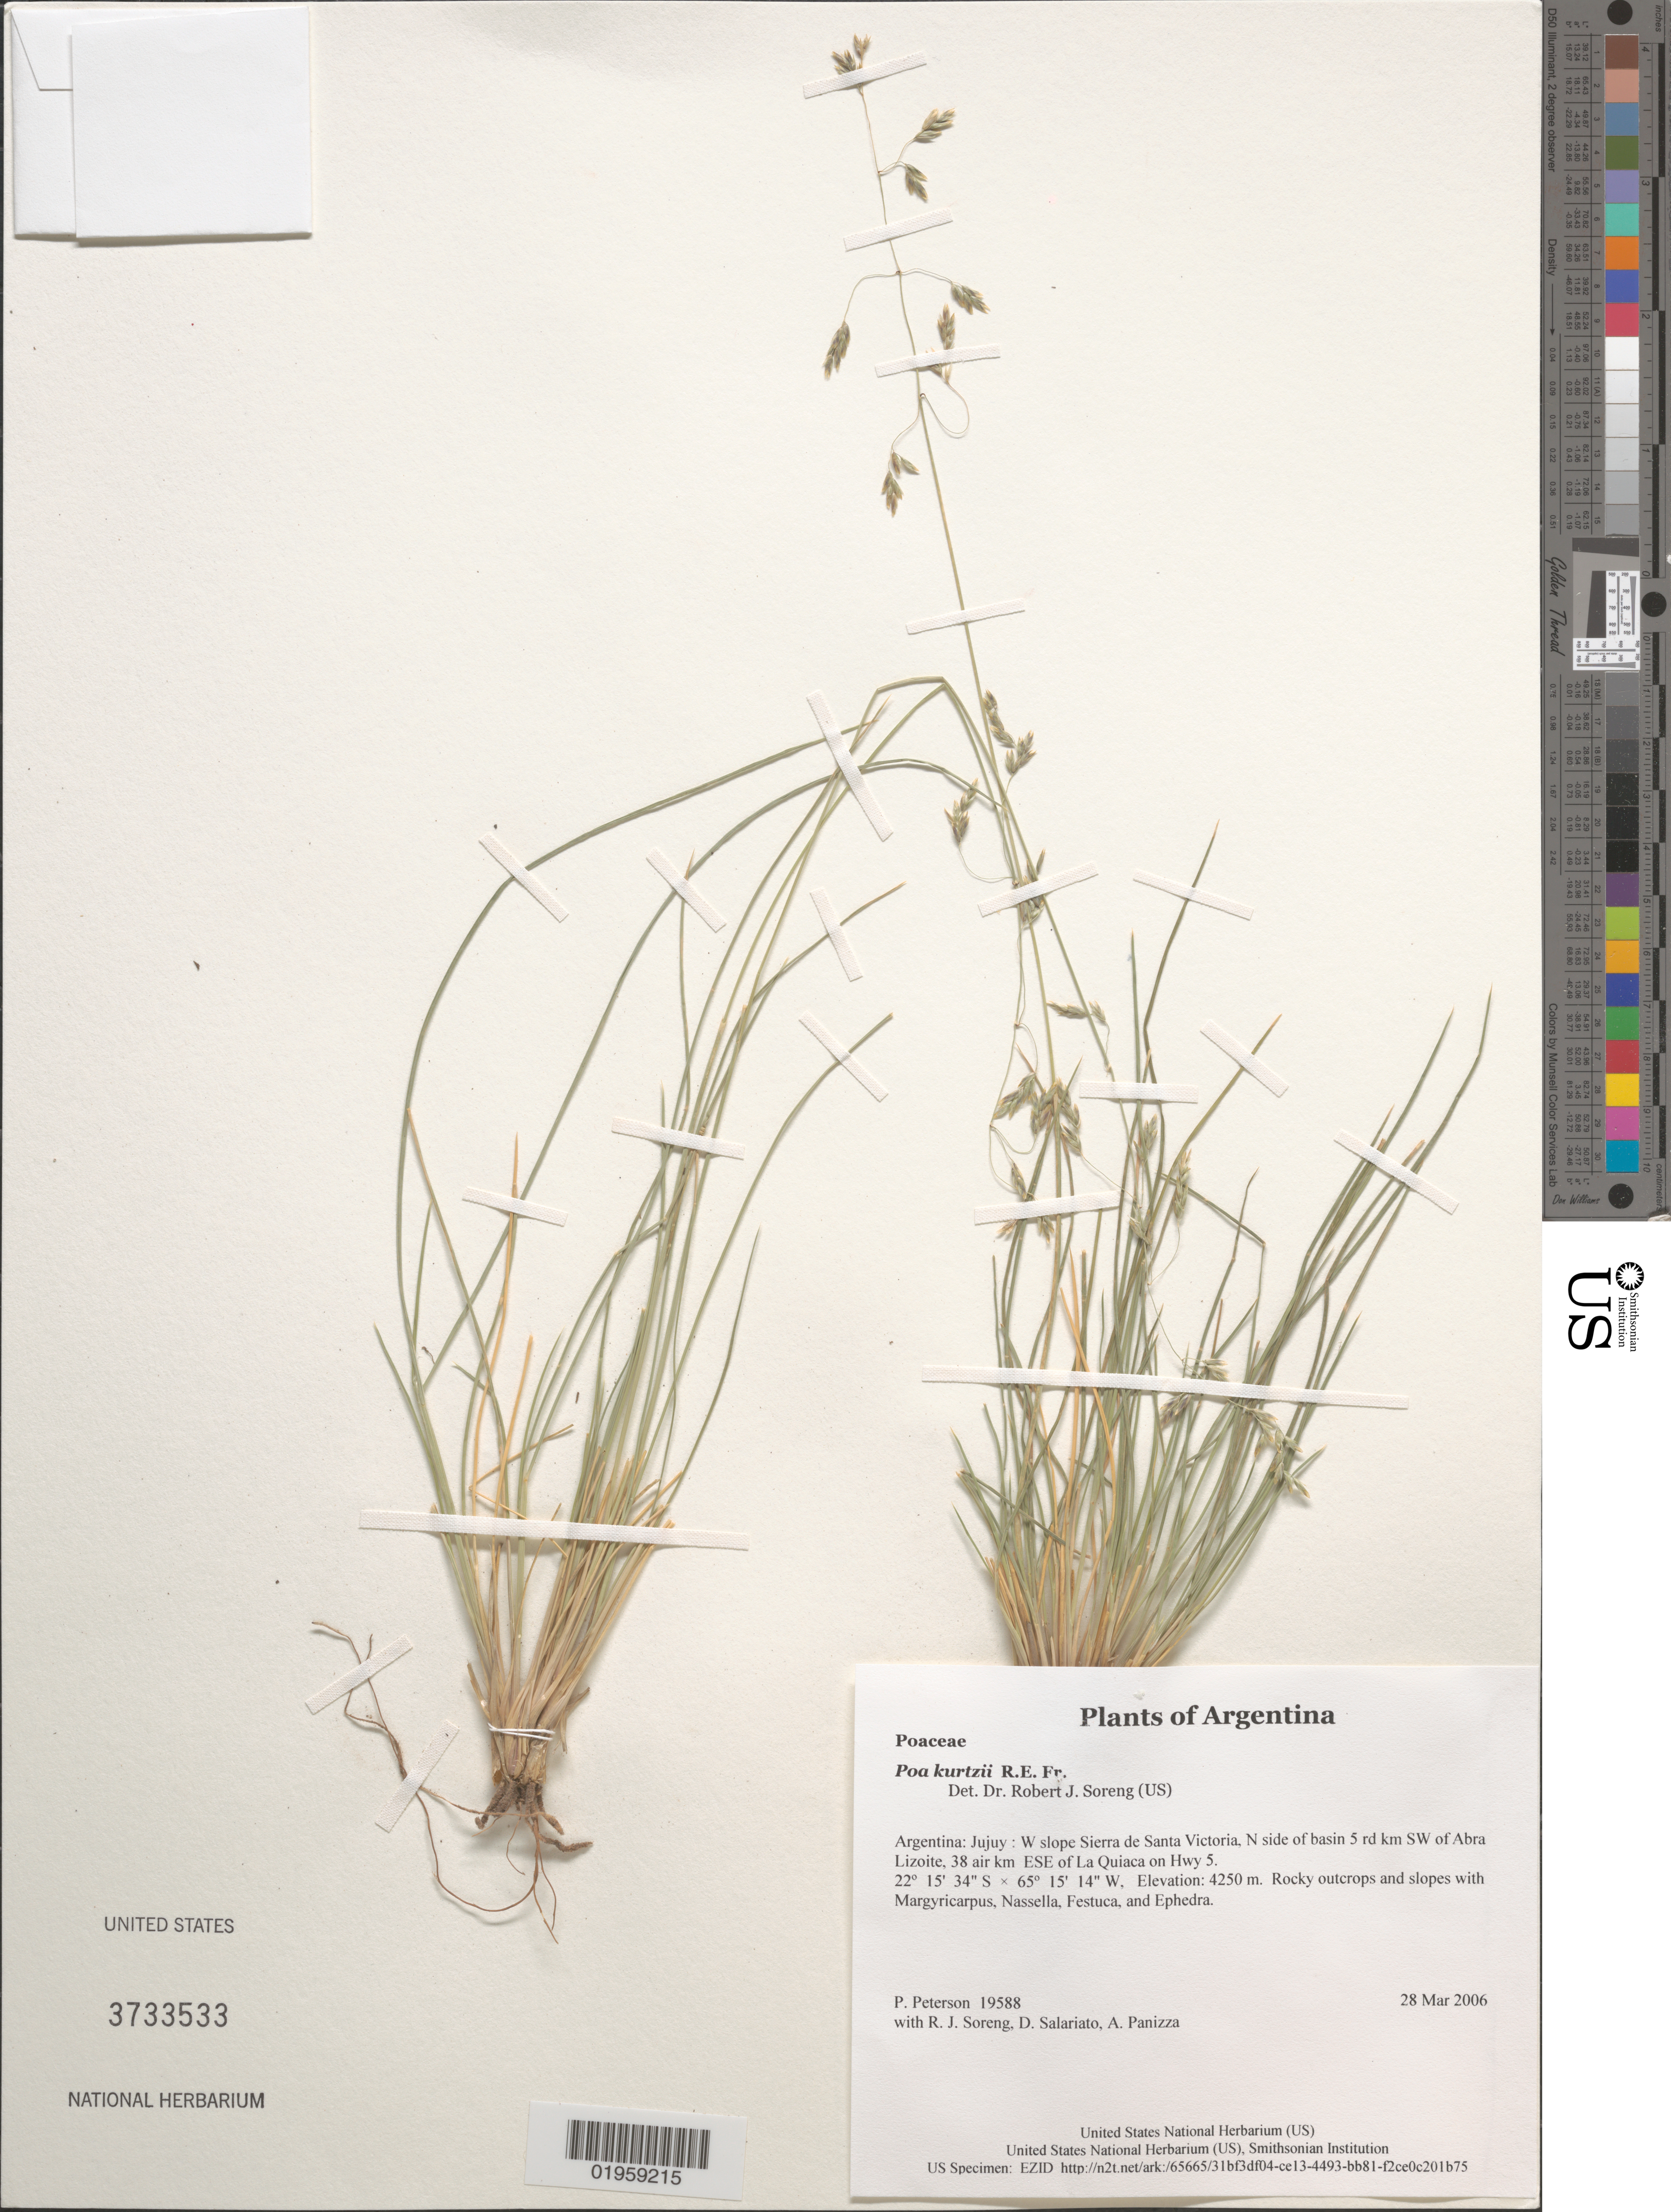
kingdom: Plantae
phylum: Tracheophyta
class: Liliopsida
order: Poales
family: Poaceae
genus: Poa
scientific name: Poa kurtzii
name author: R.E. Fr.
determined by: Soreng, Robert J., Research Associate (BOT), Smithsonian Institution - National Museum of Natural History (UNITED STATES)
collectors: P. M. Peterson, R. J. Soreng, D. Salariato & A. Panizza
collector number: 19588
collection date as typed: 28 Mar 2006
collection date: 2006-03-28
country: Argentina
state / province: Jujuy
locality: W slope Sierra de Santa Victoria, N side of basin 5 rd km SW of Abra Lizoite, 38 air km ESE of La Quiaca on Hwy 5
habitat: Rocky outcrops and slopes with Margyricarpus, Nassella, Festuca, and Ephedra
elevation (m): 4250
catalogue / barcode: US 3733533